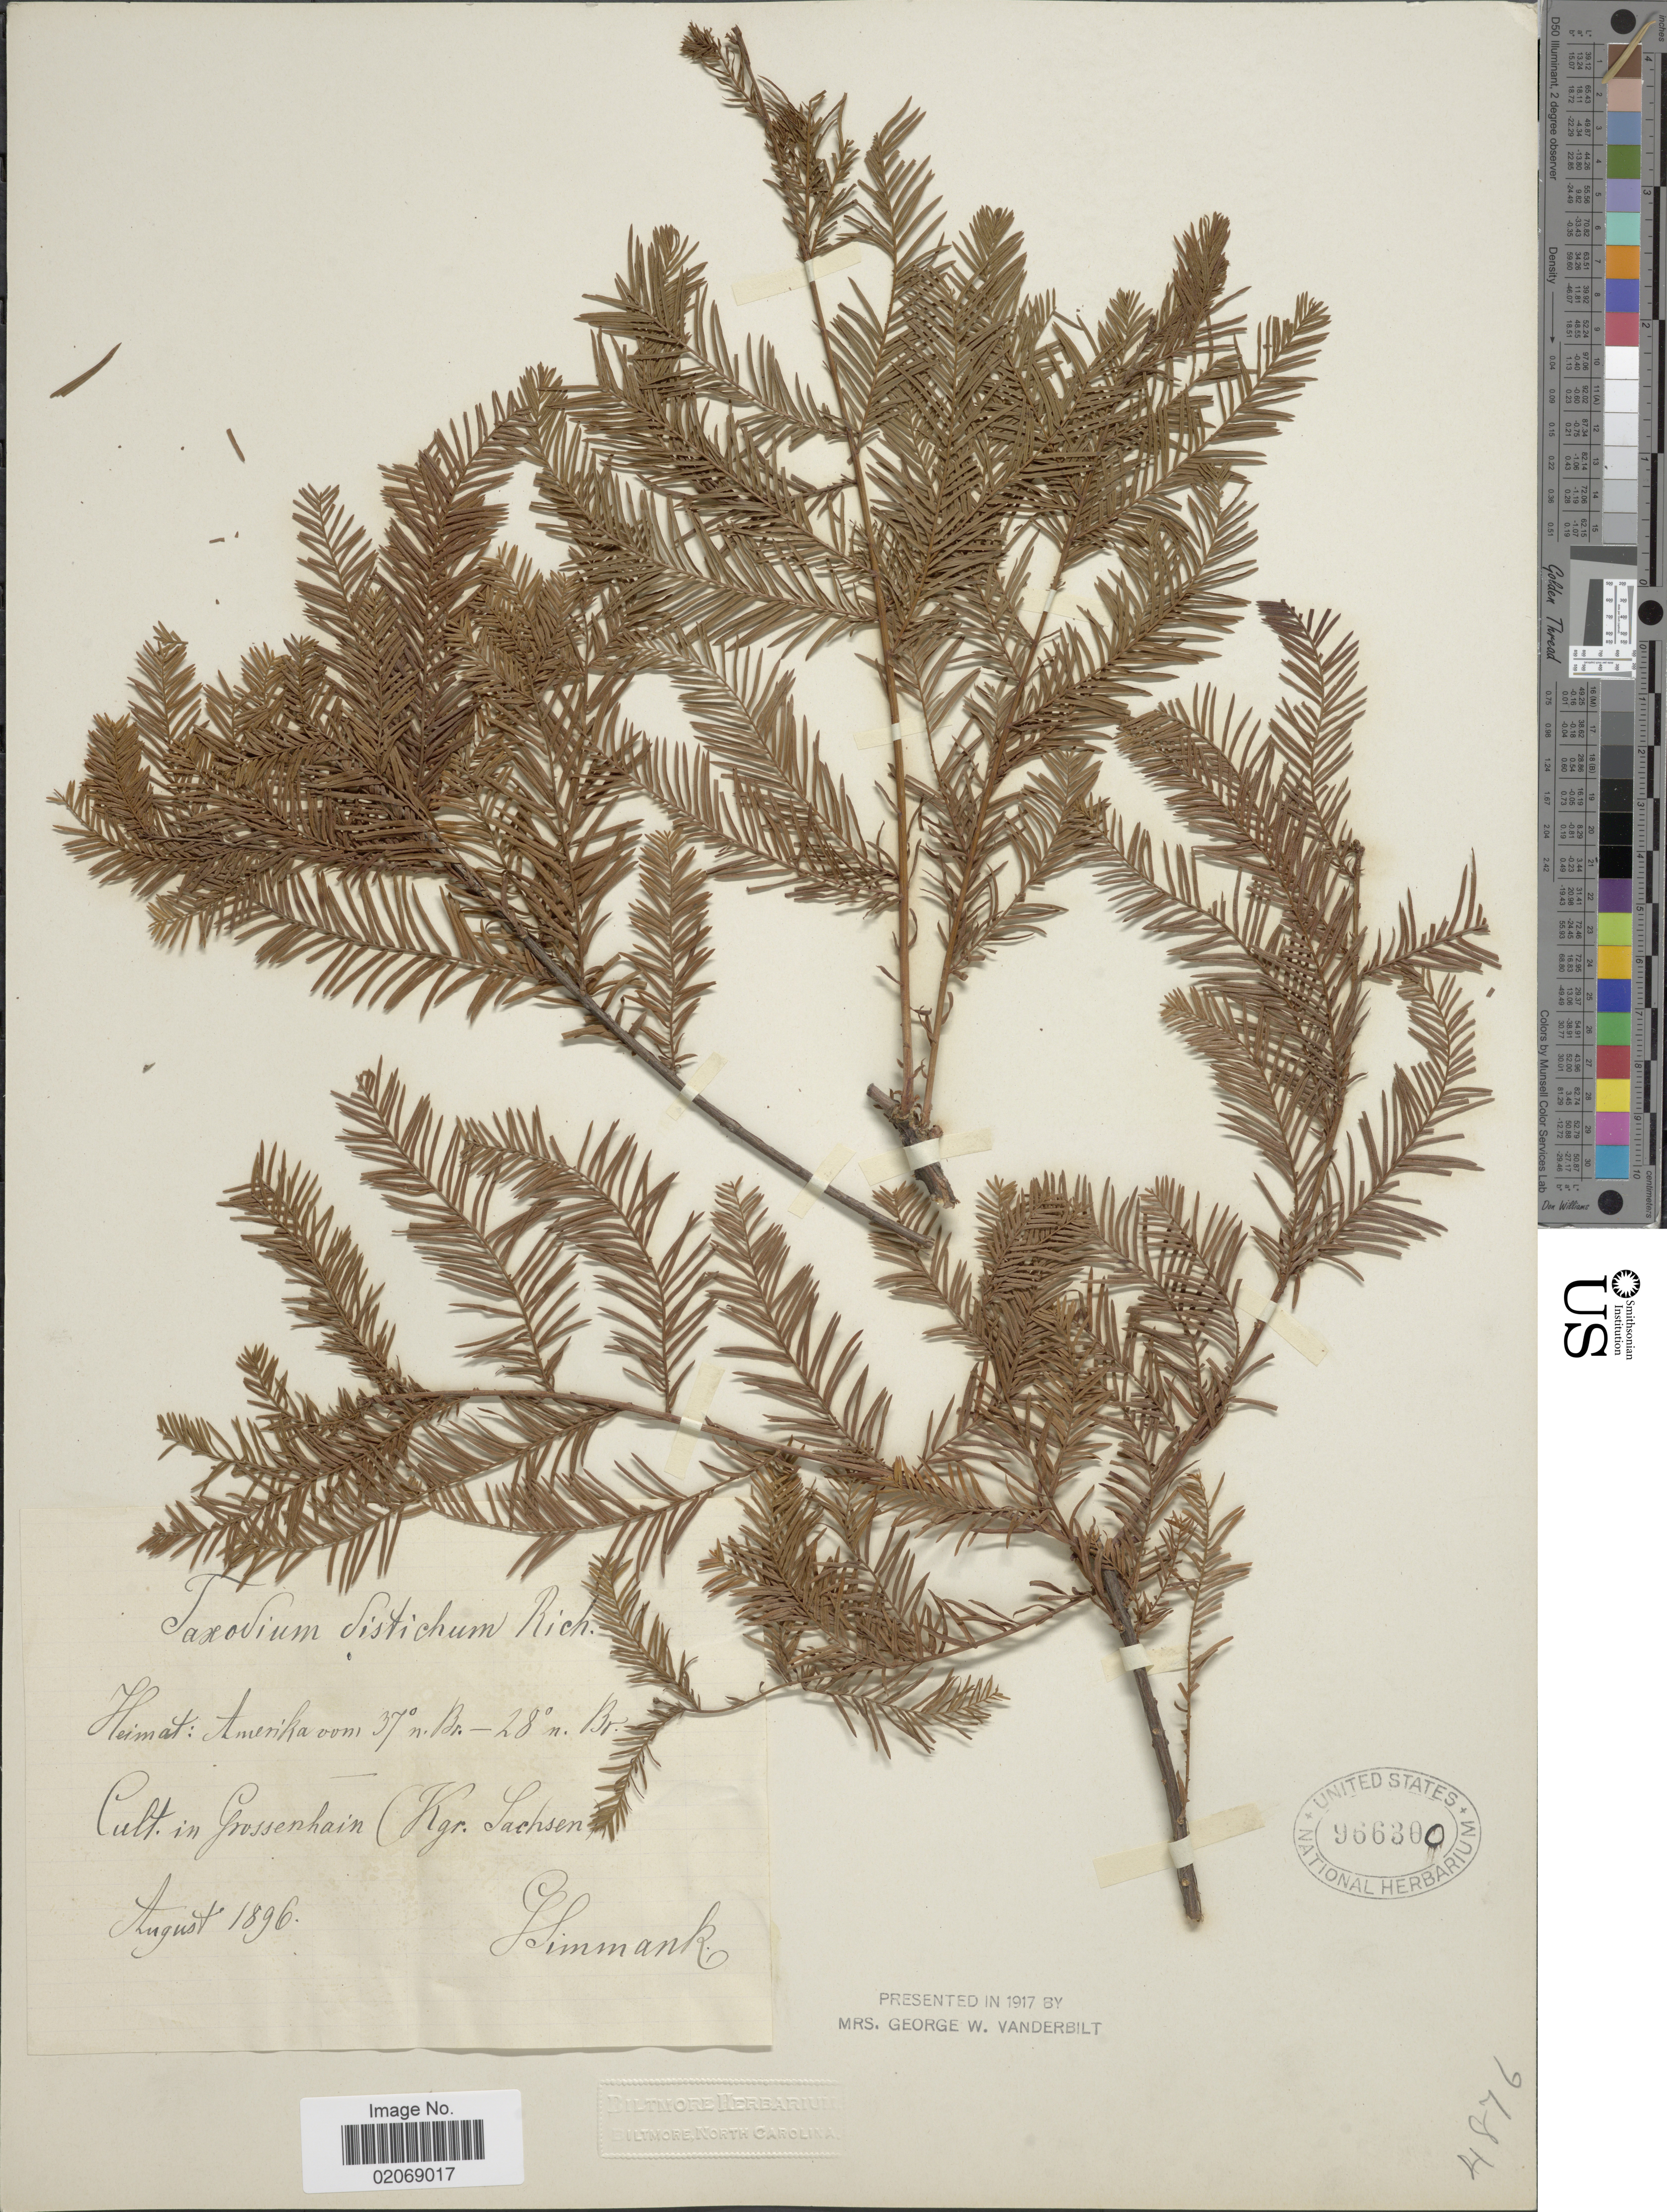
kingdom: Plantae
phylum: Tracheophyta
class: Pinopsida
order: Pinales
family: Cupressaceae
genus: Taxodium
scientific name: Taxodium distichum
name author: (L.) Rich.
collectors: G. Simmank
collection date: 1896-08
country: Germany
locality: Heimat: Amerika voln, Cult. in Grossenhain (kgr. Sachsen) [interpreted]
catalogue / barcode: US 966300